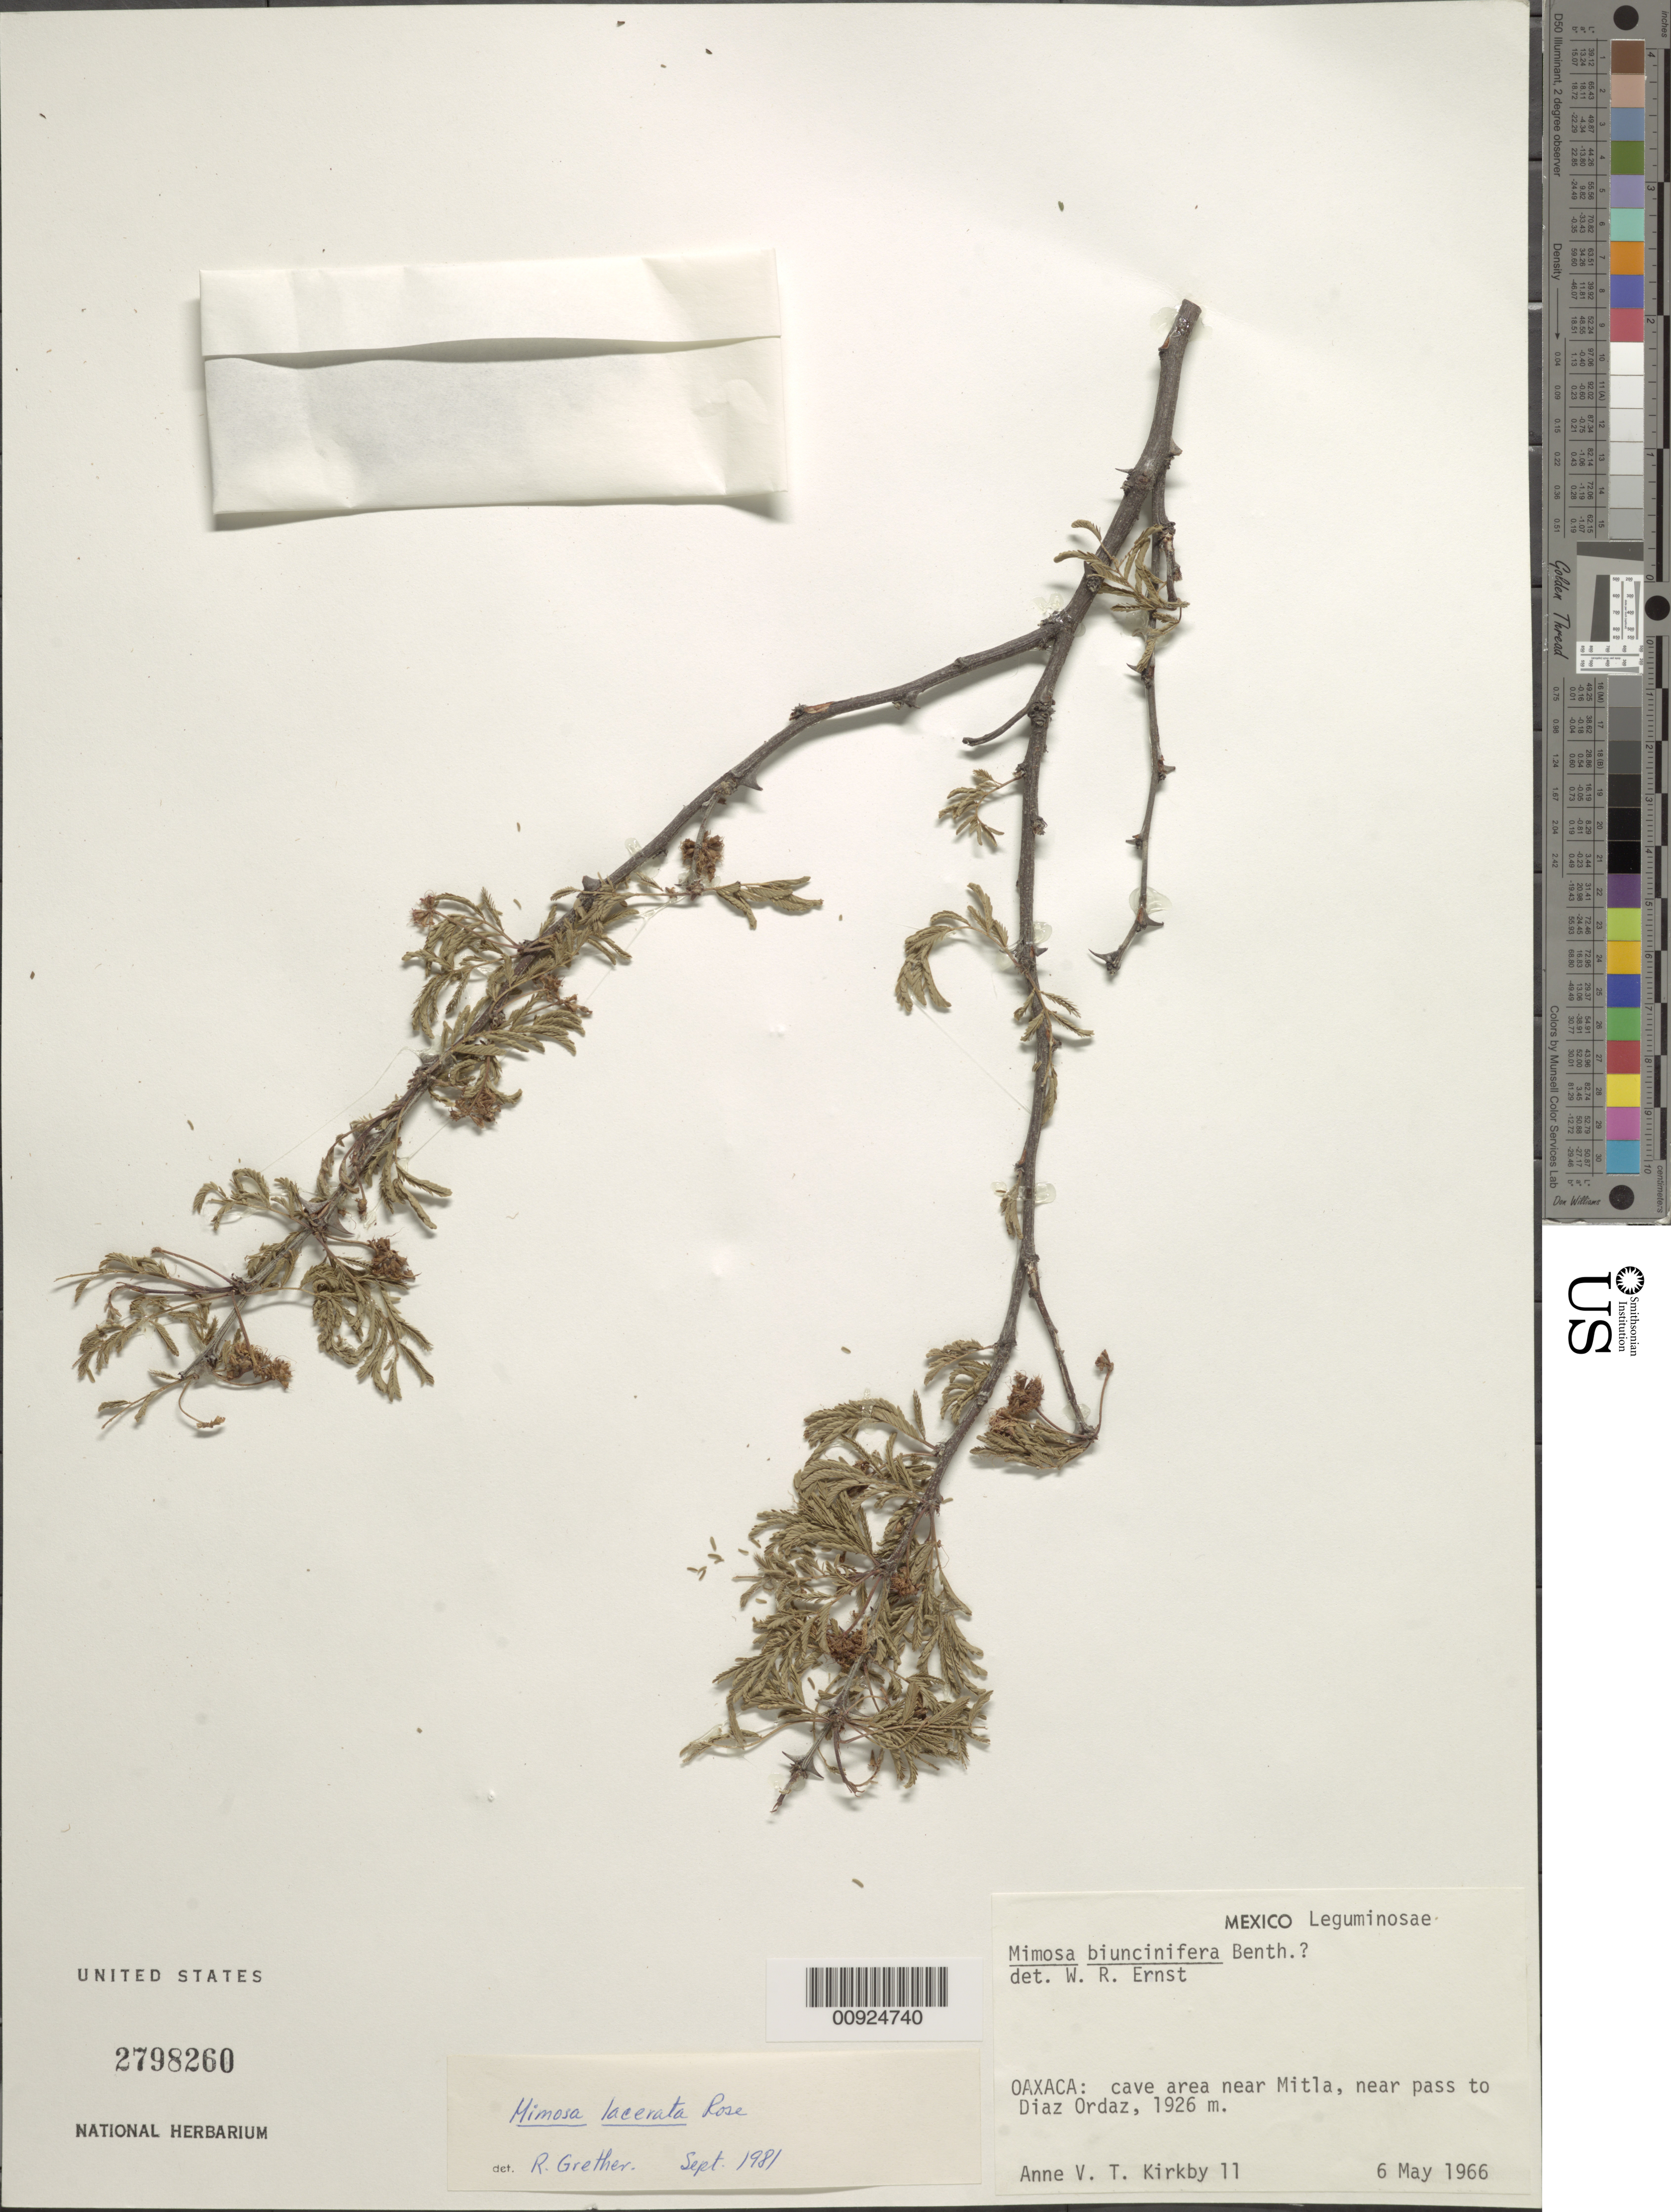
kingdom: Plantae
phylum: Tracheophyta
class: Magnoliopsida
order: Fabales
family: Fabaceae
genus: Mimosa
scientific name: Mimosa lacerata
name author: Rose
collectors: A. Kirkby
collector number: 11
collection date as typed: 06 May 1966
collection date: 1966-05-06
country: Mexico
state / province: Oaxaca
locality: Oaxaca: cave area near Mitla, near pass to Díaz Ordaz.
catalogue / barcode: US 2798260